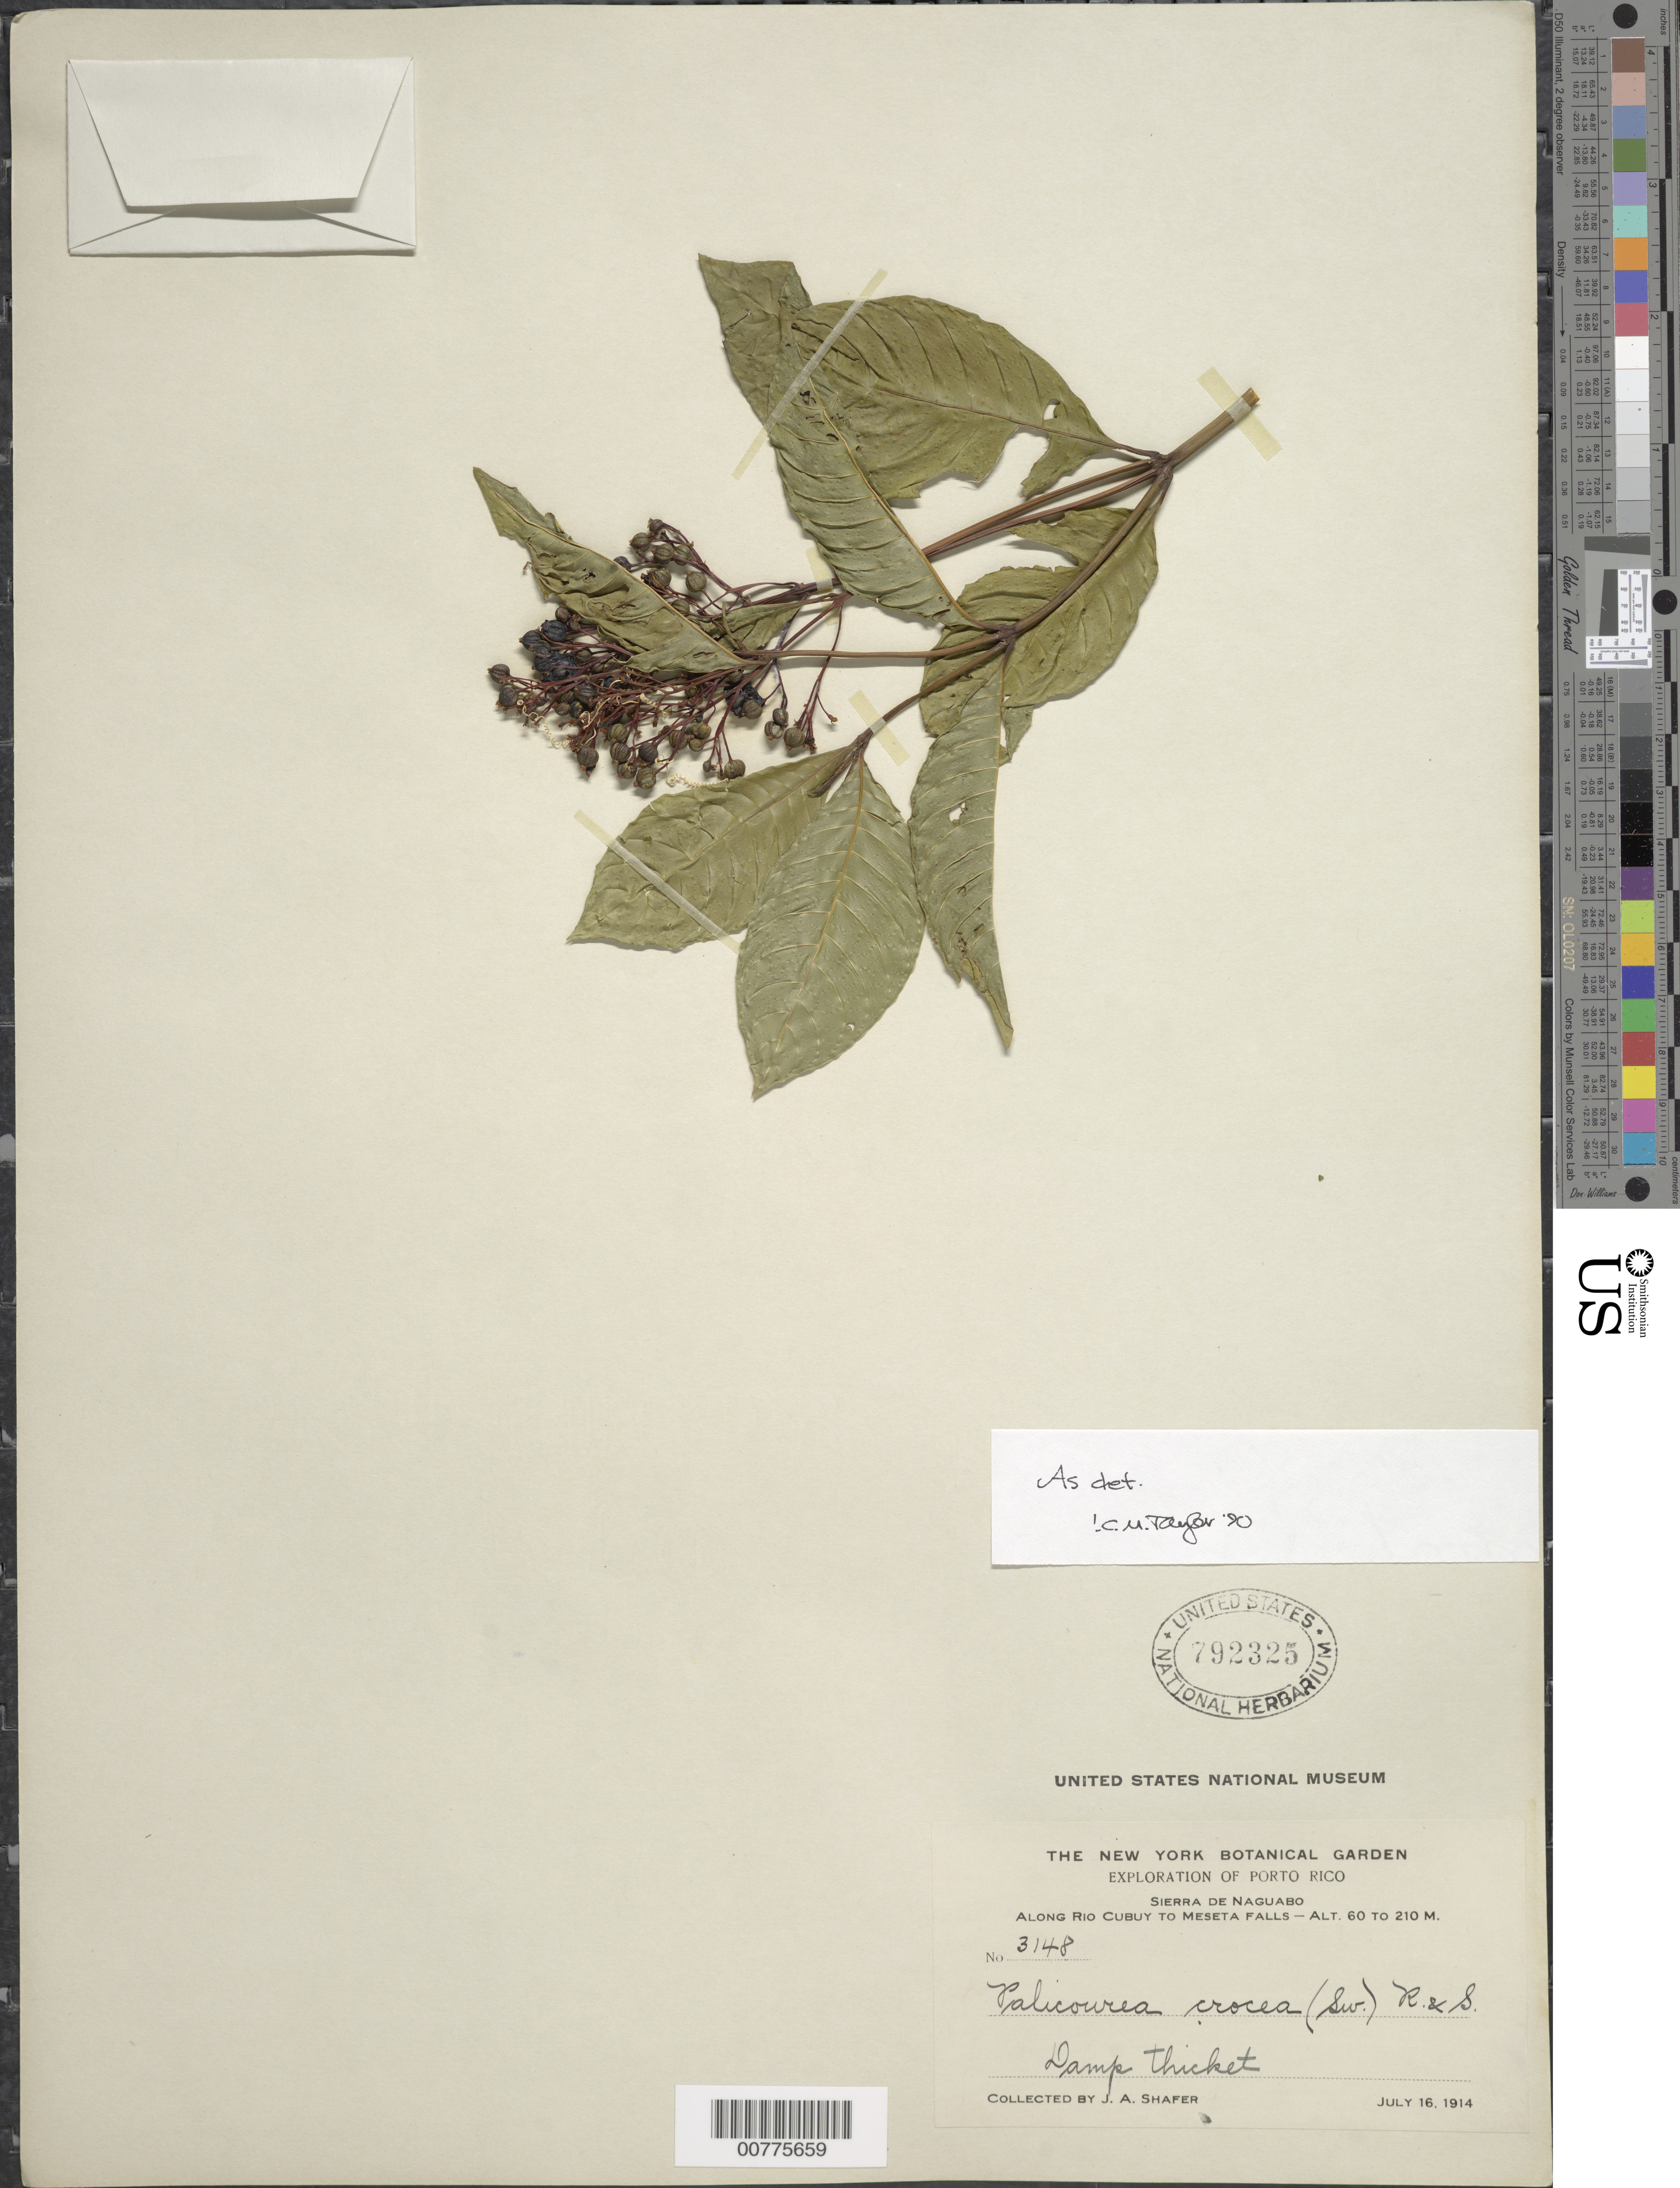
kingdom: Plantae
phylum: Tracheophyta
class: Magnoliopsida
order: Gentianales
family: Rubiaceae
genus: Palicourea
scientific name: Palicourea crocea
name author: (Sw.) Schult.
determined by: Taylor, Charlotte M.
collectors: J. A. Shafer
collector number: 3148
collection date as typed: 16 Jul 1914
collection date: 1914-07-16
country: Puerto Rico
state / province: Naguabo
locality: Sierra de Naguabo. Along Río Cuby to Meseta Falls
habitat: Damo thicket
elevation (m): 60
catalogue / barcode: US 792325